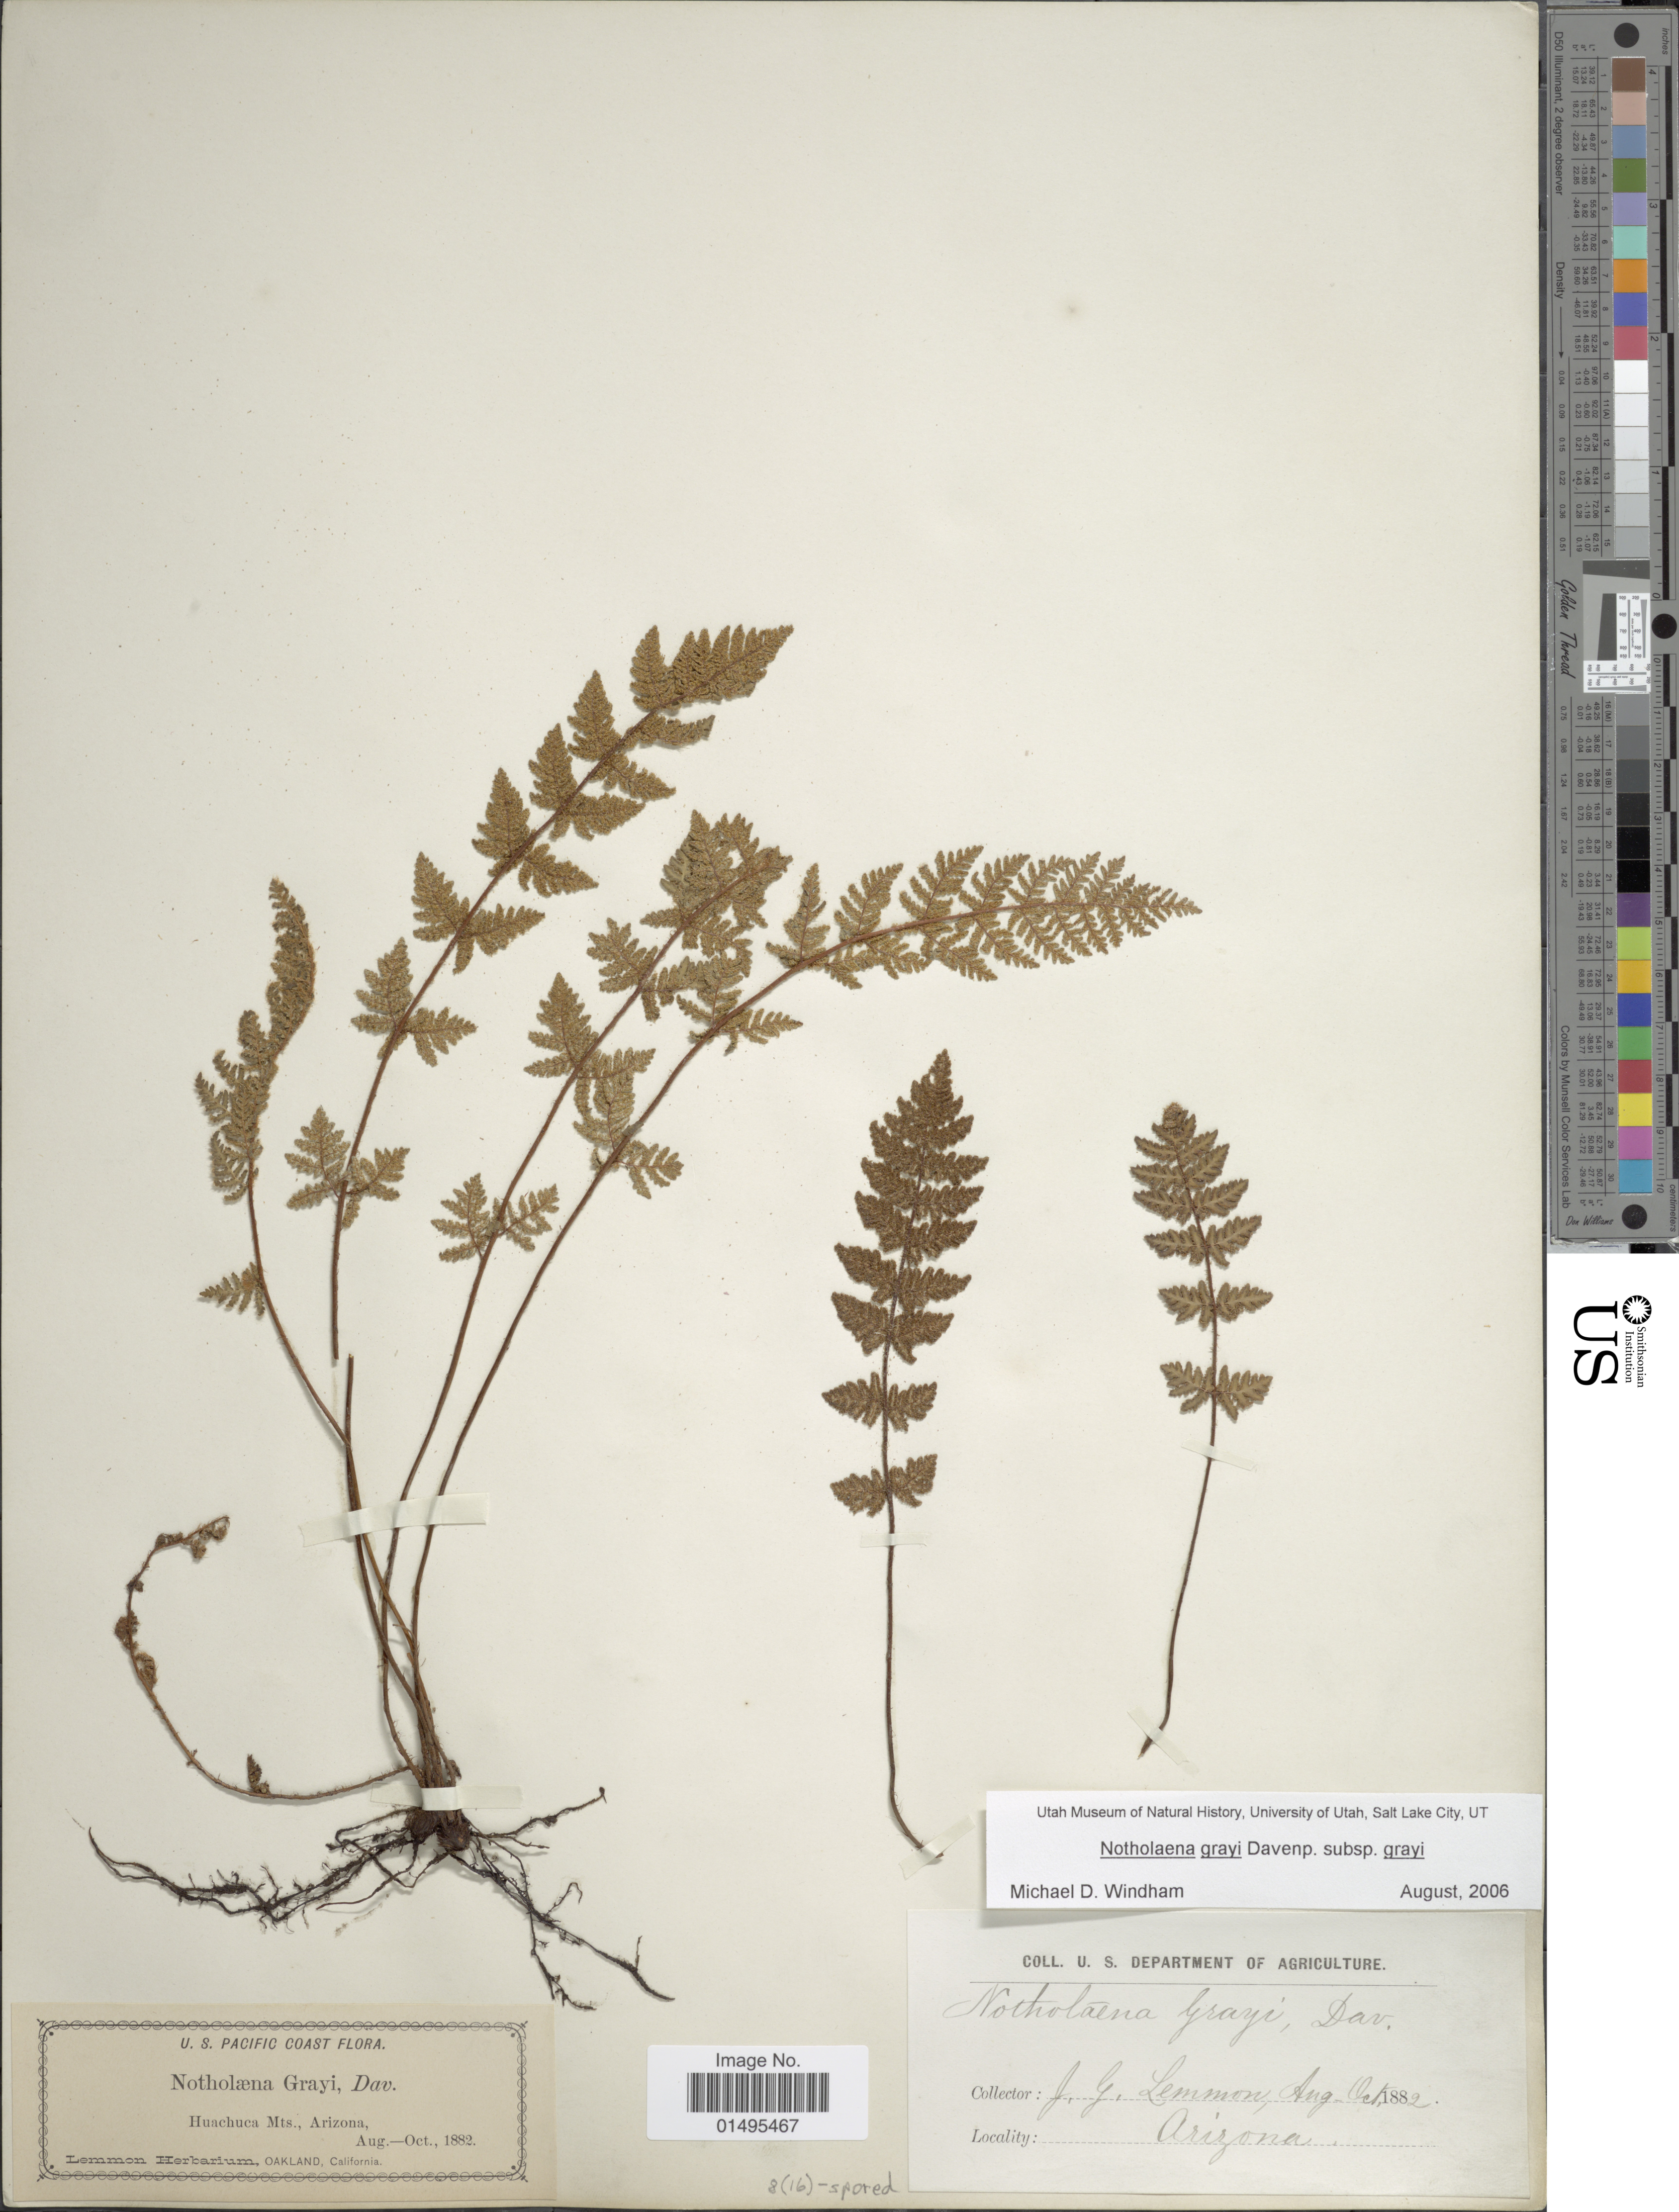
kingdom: Plantae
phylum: Tracheophyta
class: Polypodiopsida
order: Polypodiales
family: Pteridaceae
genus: Notholaena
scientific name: Notholaena grayi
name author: Davenp.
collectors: J. Lemmon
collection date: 1882-08/1882-10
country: United States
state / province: Arizona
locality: Pacific Coast, Huachuca Mts., Arizona